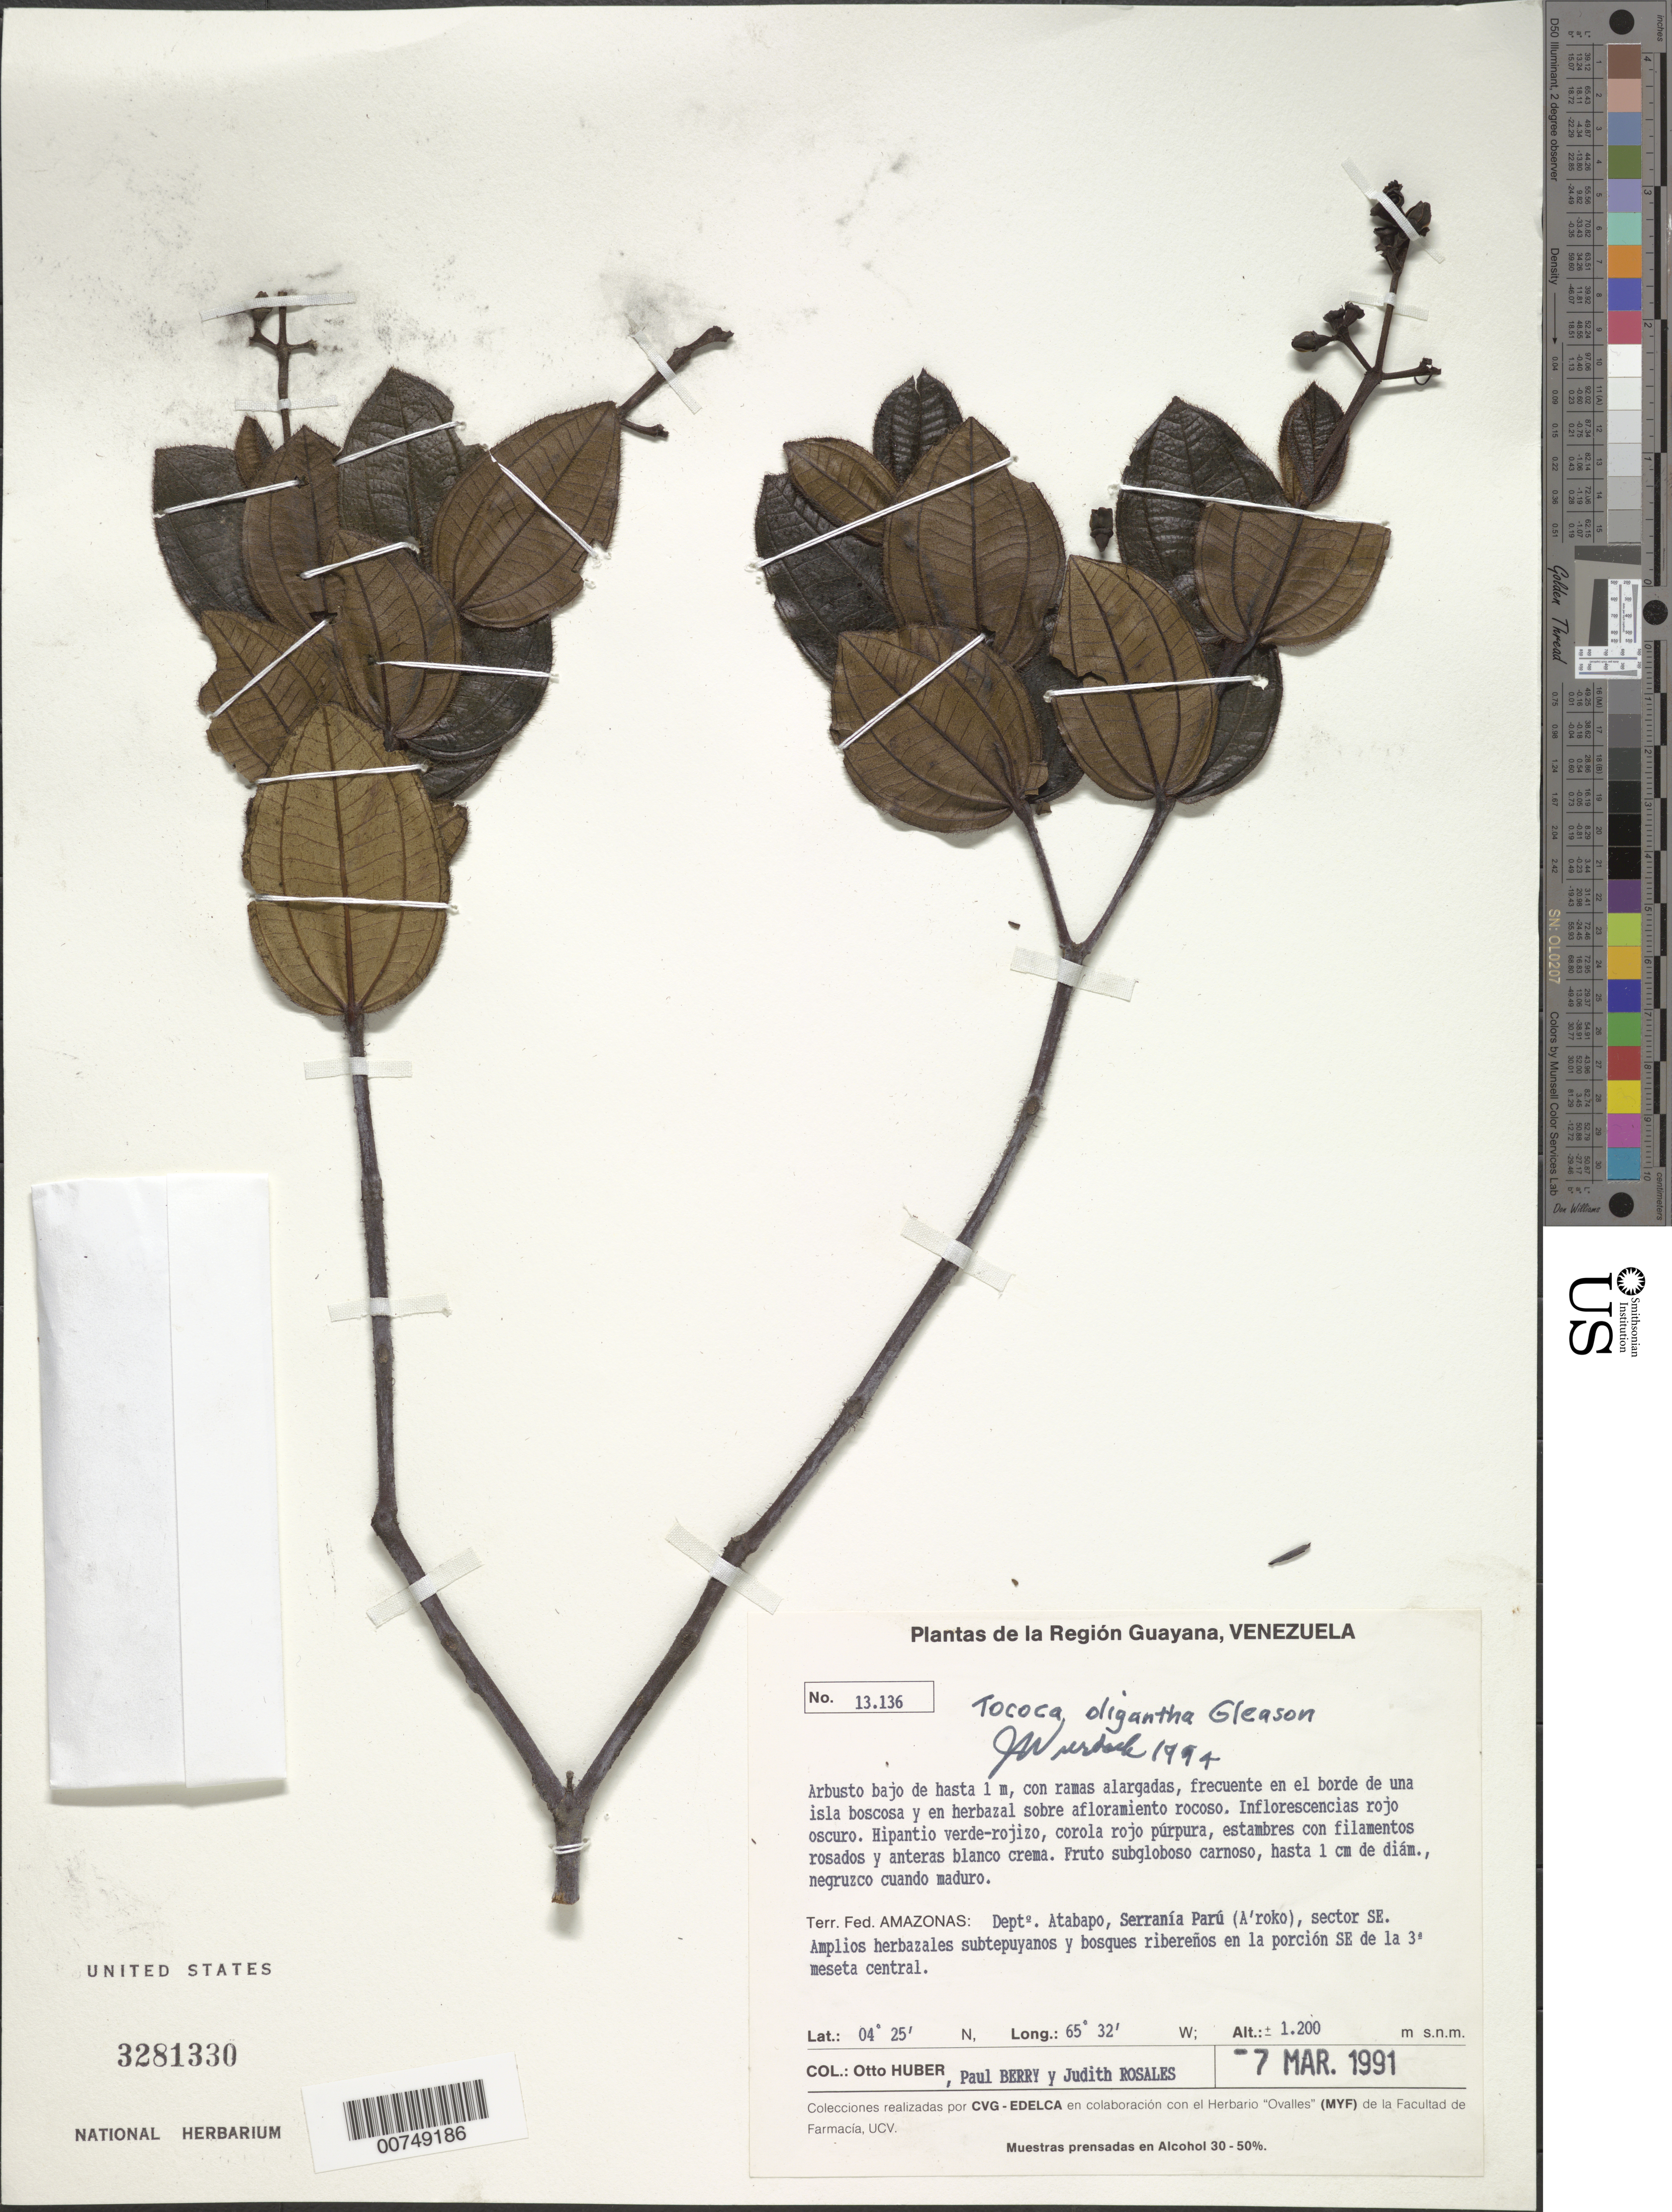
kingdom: Plantae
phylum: Tracheophyta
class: Magnoliopsida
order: Myrtales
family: Melastomataceae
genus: Tococa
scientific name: Tococa oligantha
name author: Gleason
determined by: Wurdack, John J., (US), US (UNITED STATES)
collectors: O. Huber, P. Berry & J. Rosales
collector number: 13136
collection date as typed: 7-Mar-91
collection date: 1991-03-07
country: Venezuela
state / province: Amazonas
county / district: Atabapo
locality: Serrania Paru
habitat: Borde de una isla boscosa y en herbazal sobre afloramiento rocoso.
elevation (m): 1200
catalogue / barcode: US 3281330